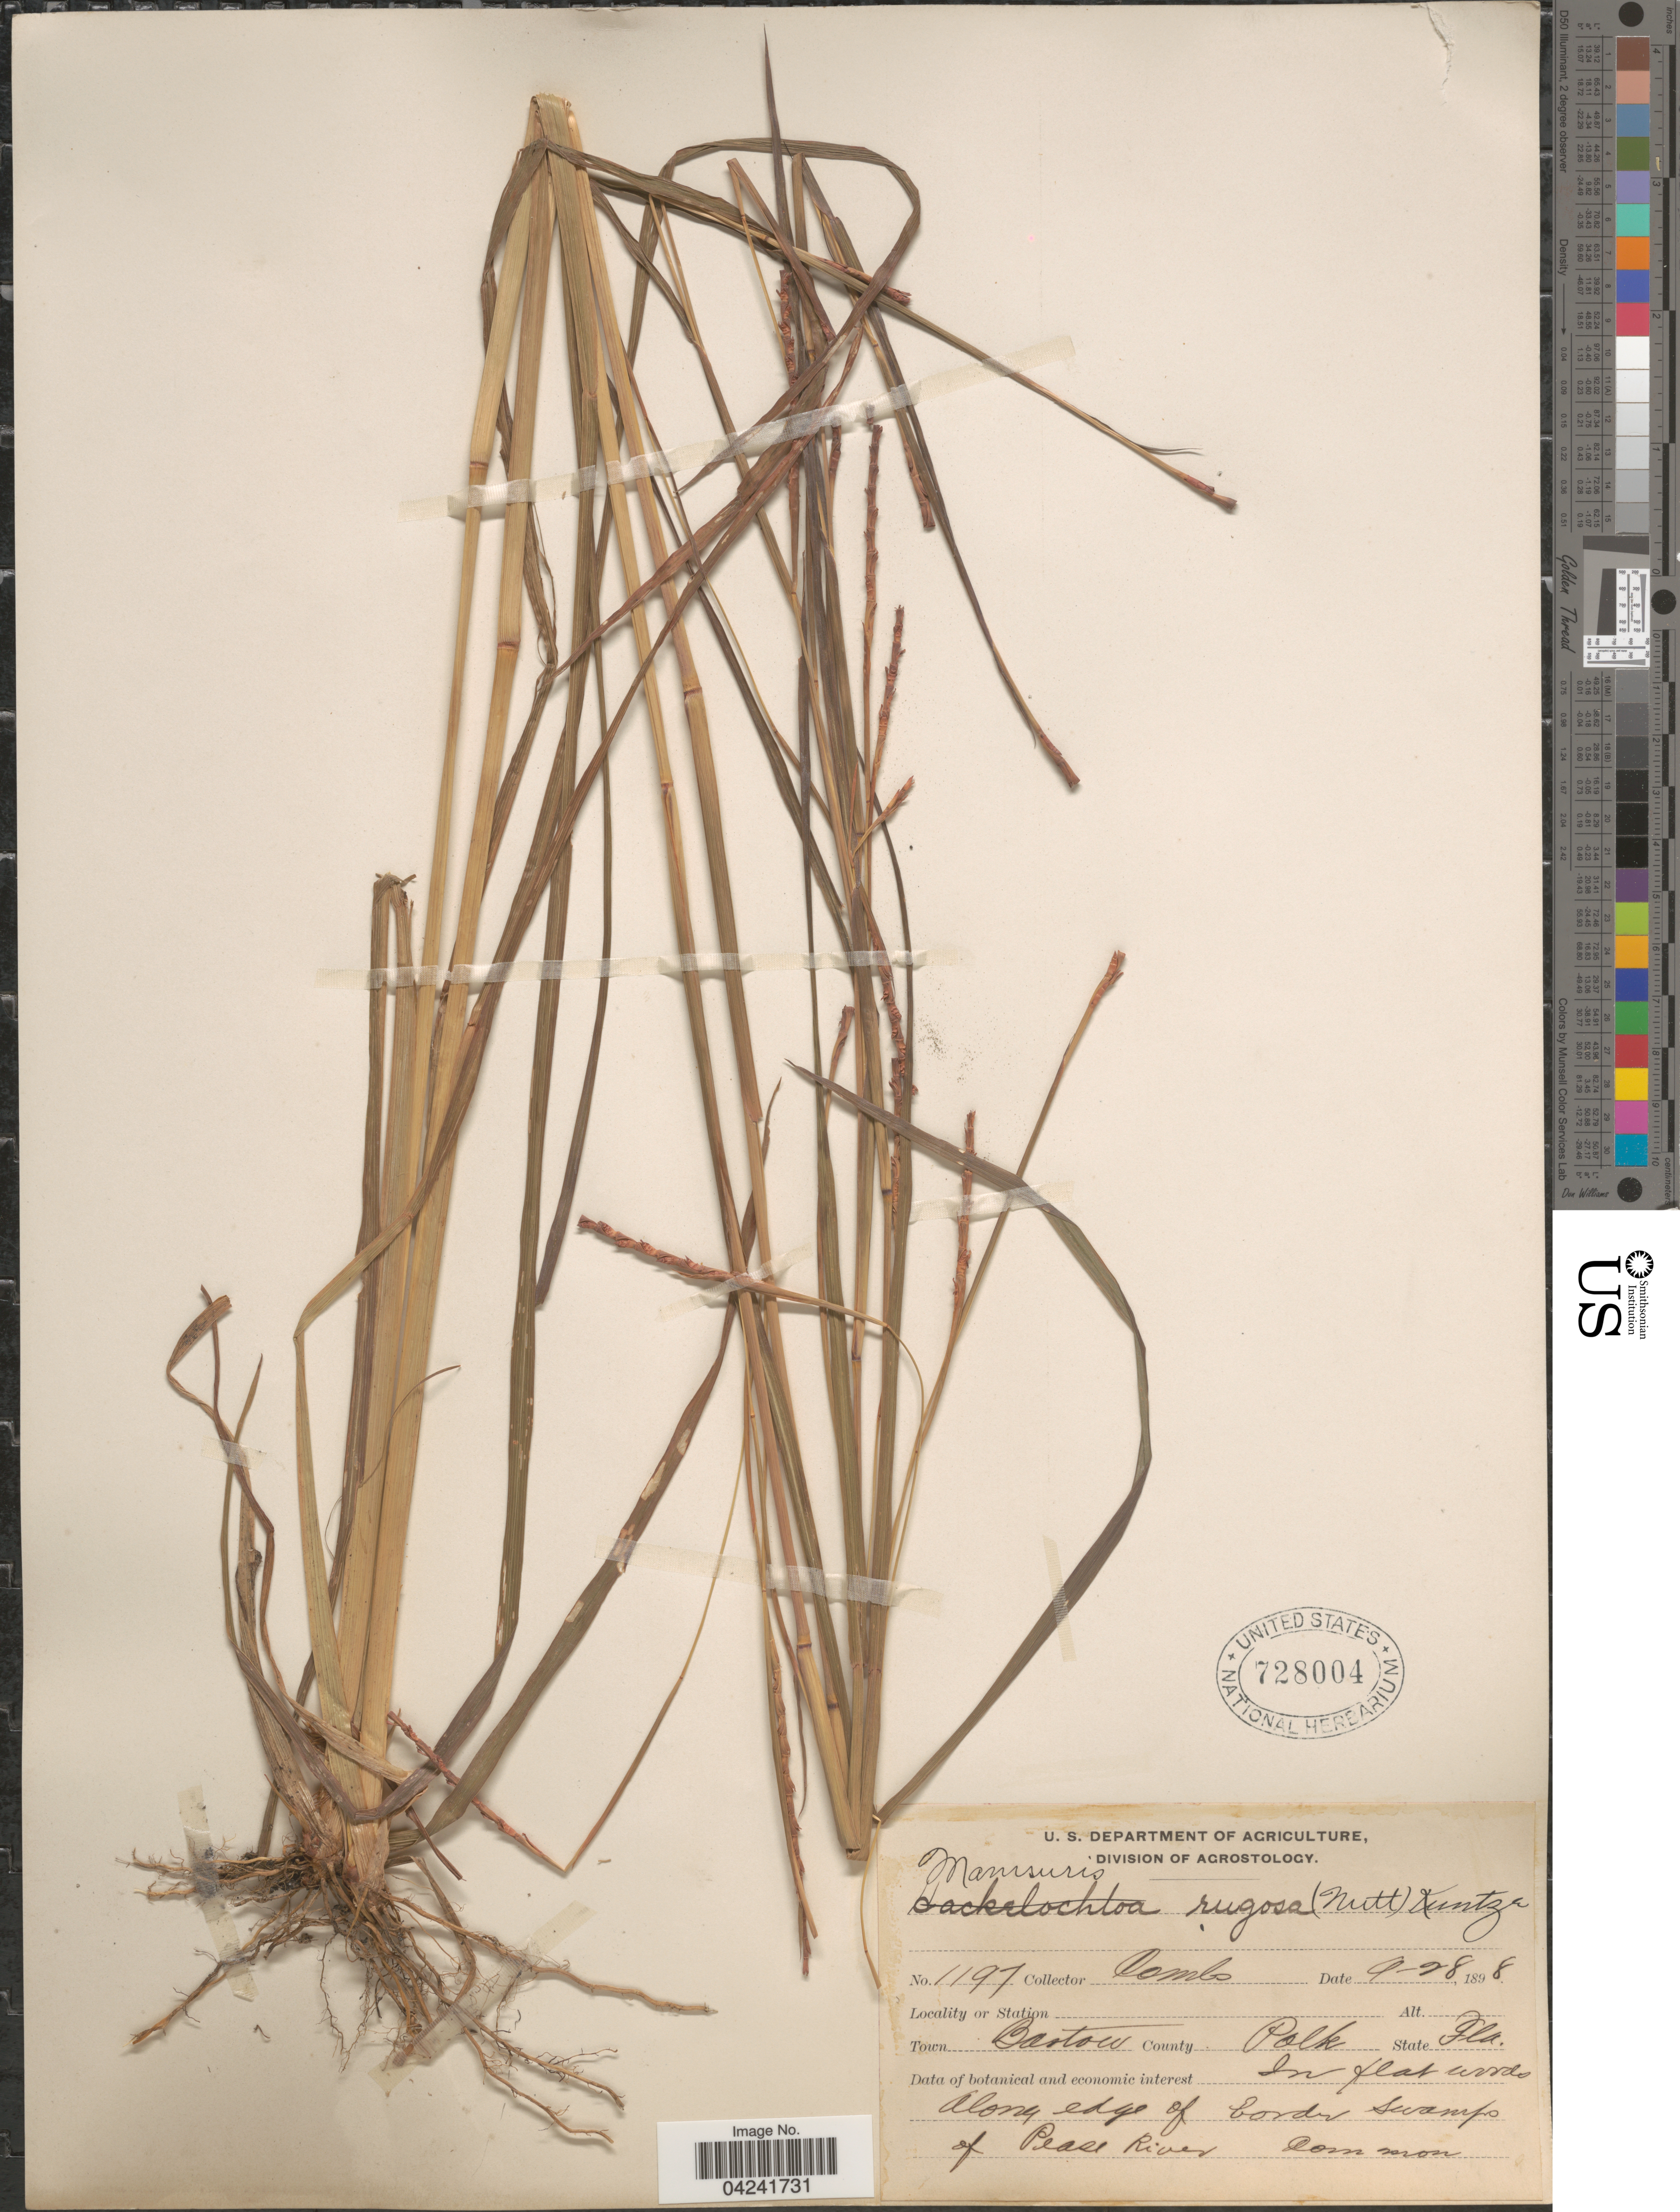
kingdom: Plantae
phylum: Tracheophyta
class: Liliopsida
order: Poales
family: Poaceae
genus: Mnesithea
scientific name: Mnesithea rugosa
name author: (Nutt.) de Koning & Sosef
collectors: -. Combs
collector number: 1197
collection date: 1898-09-28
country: United States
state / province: Florida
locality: Town Bartow. County Polk. Along edge of border swamp of Pease River.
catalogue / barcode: US 728004